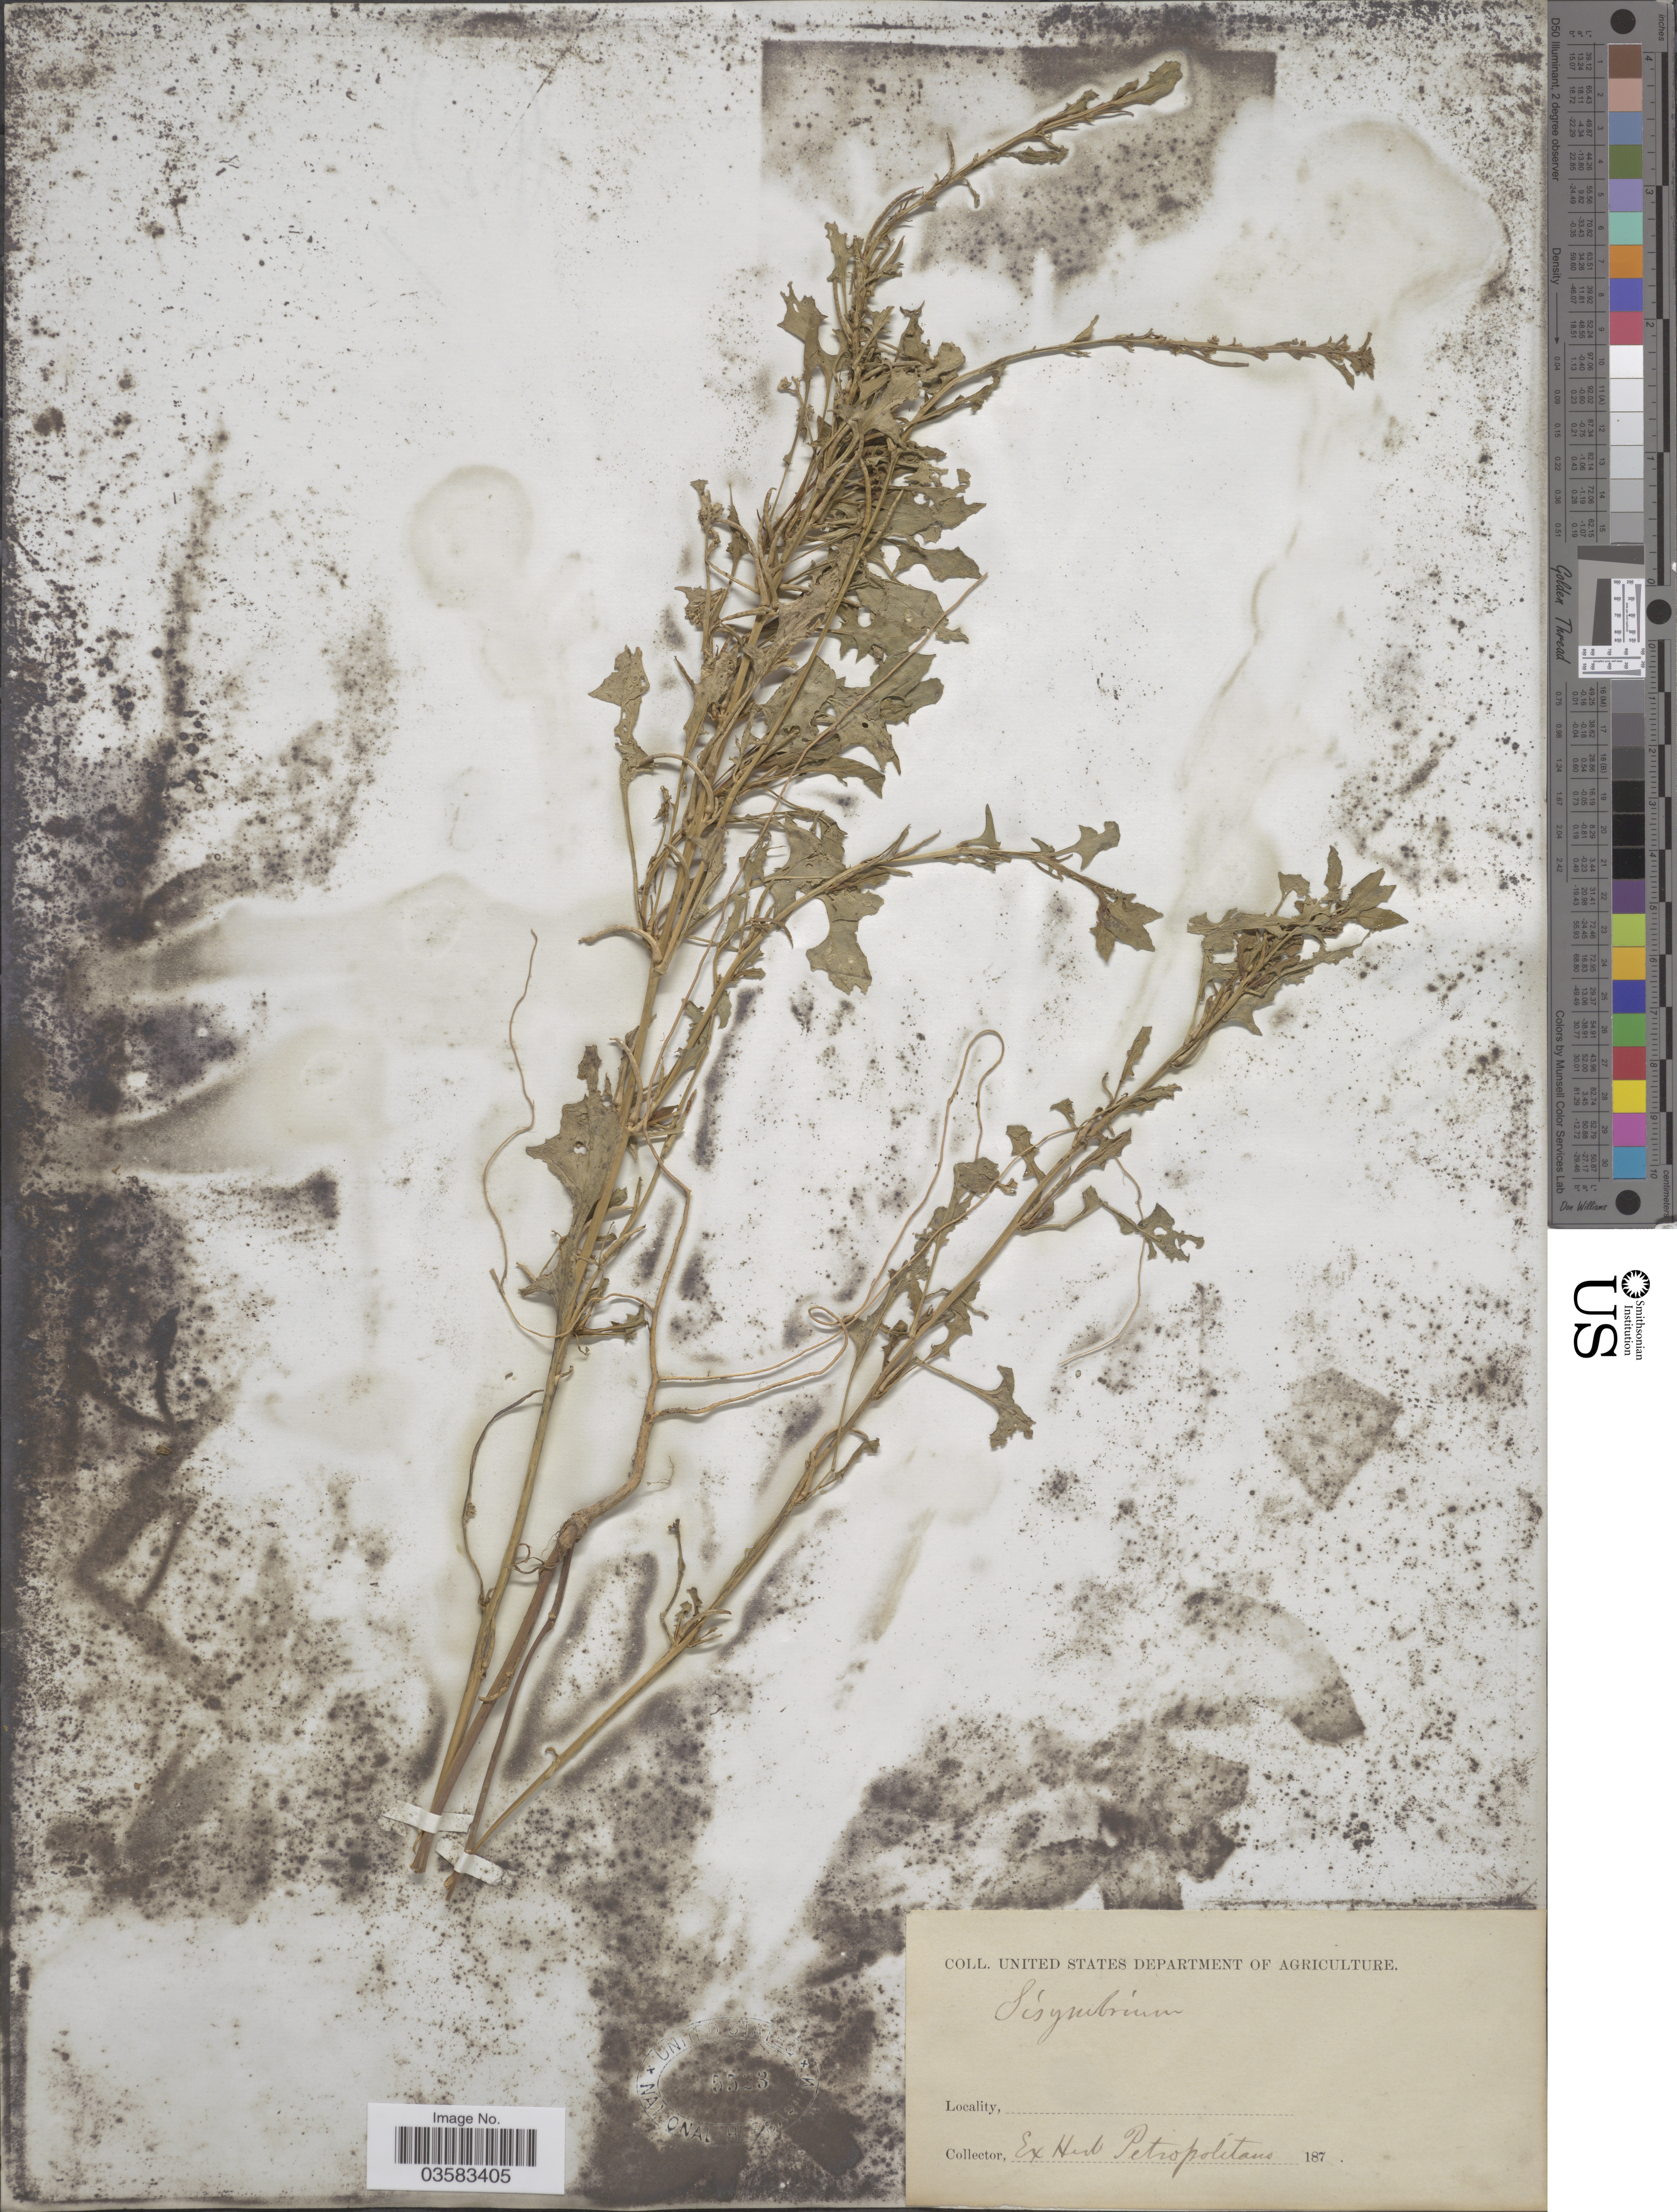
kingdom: Plantae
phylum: Tracheophyta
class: Magnoliopsida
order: Brassicales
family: Brassicaceae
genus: Sisymbrium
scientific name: Sisymbrium sp.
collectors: ex Horto Bot. Petropolitano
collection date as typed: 187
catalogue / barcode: US 5523